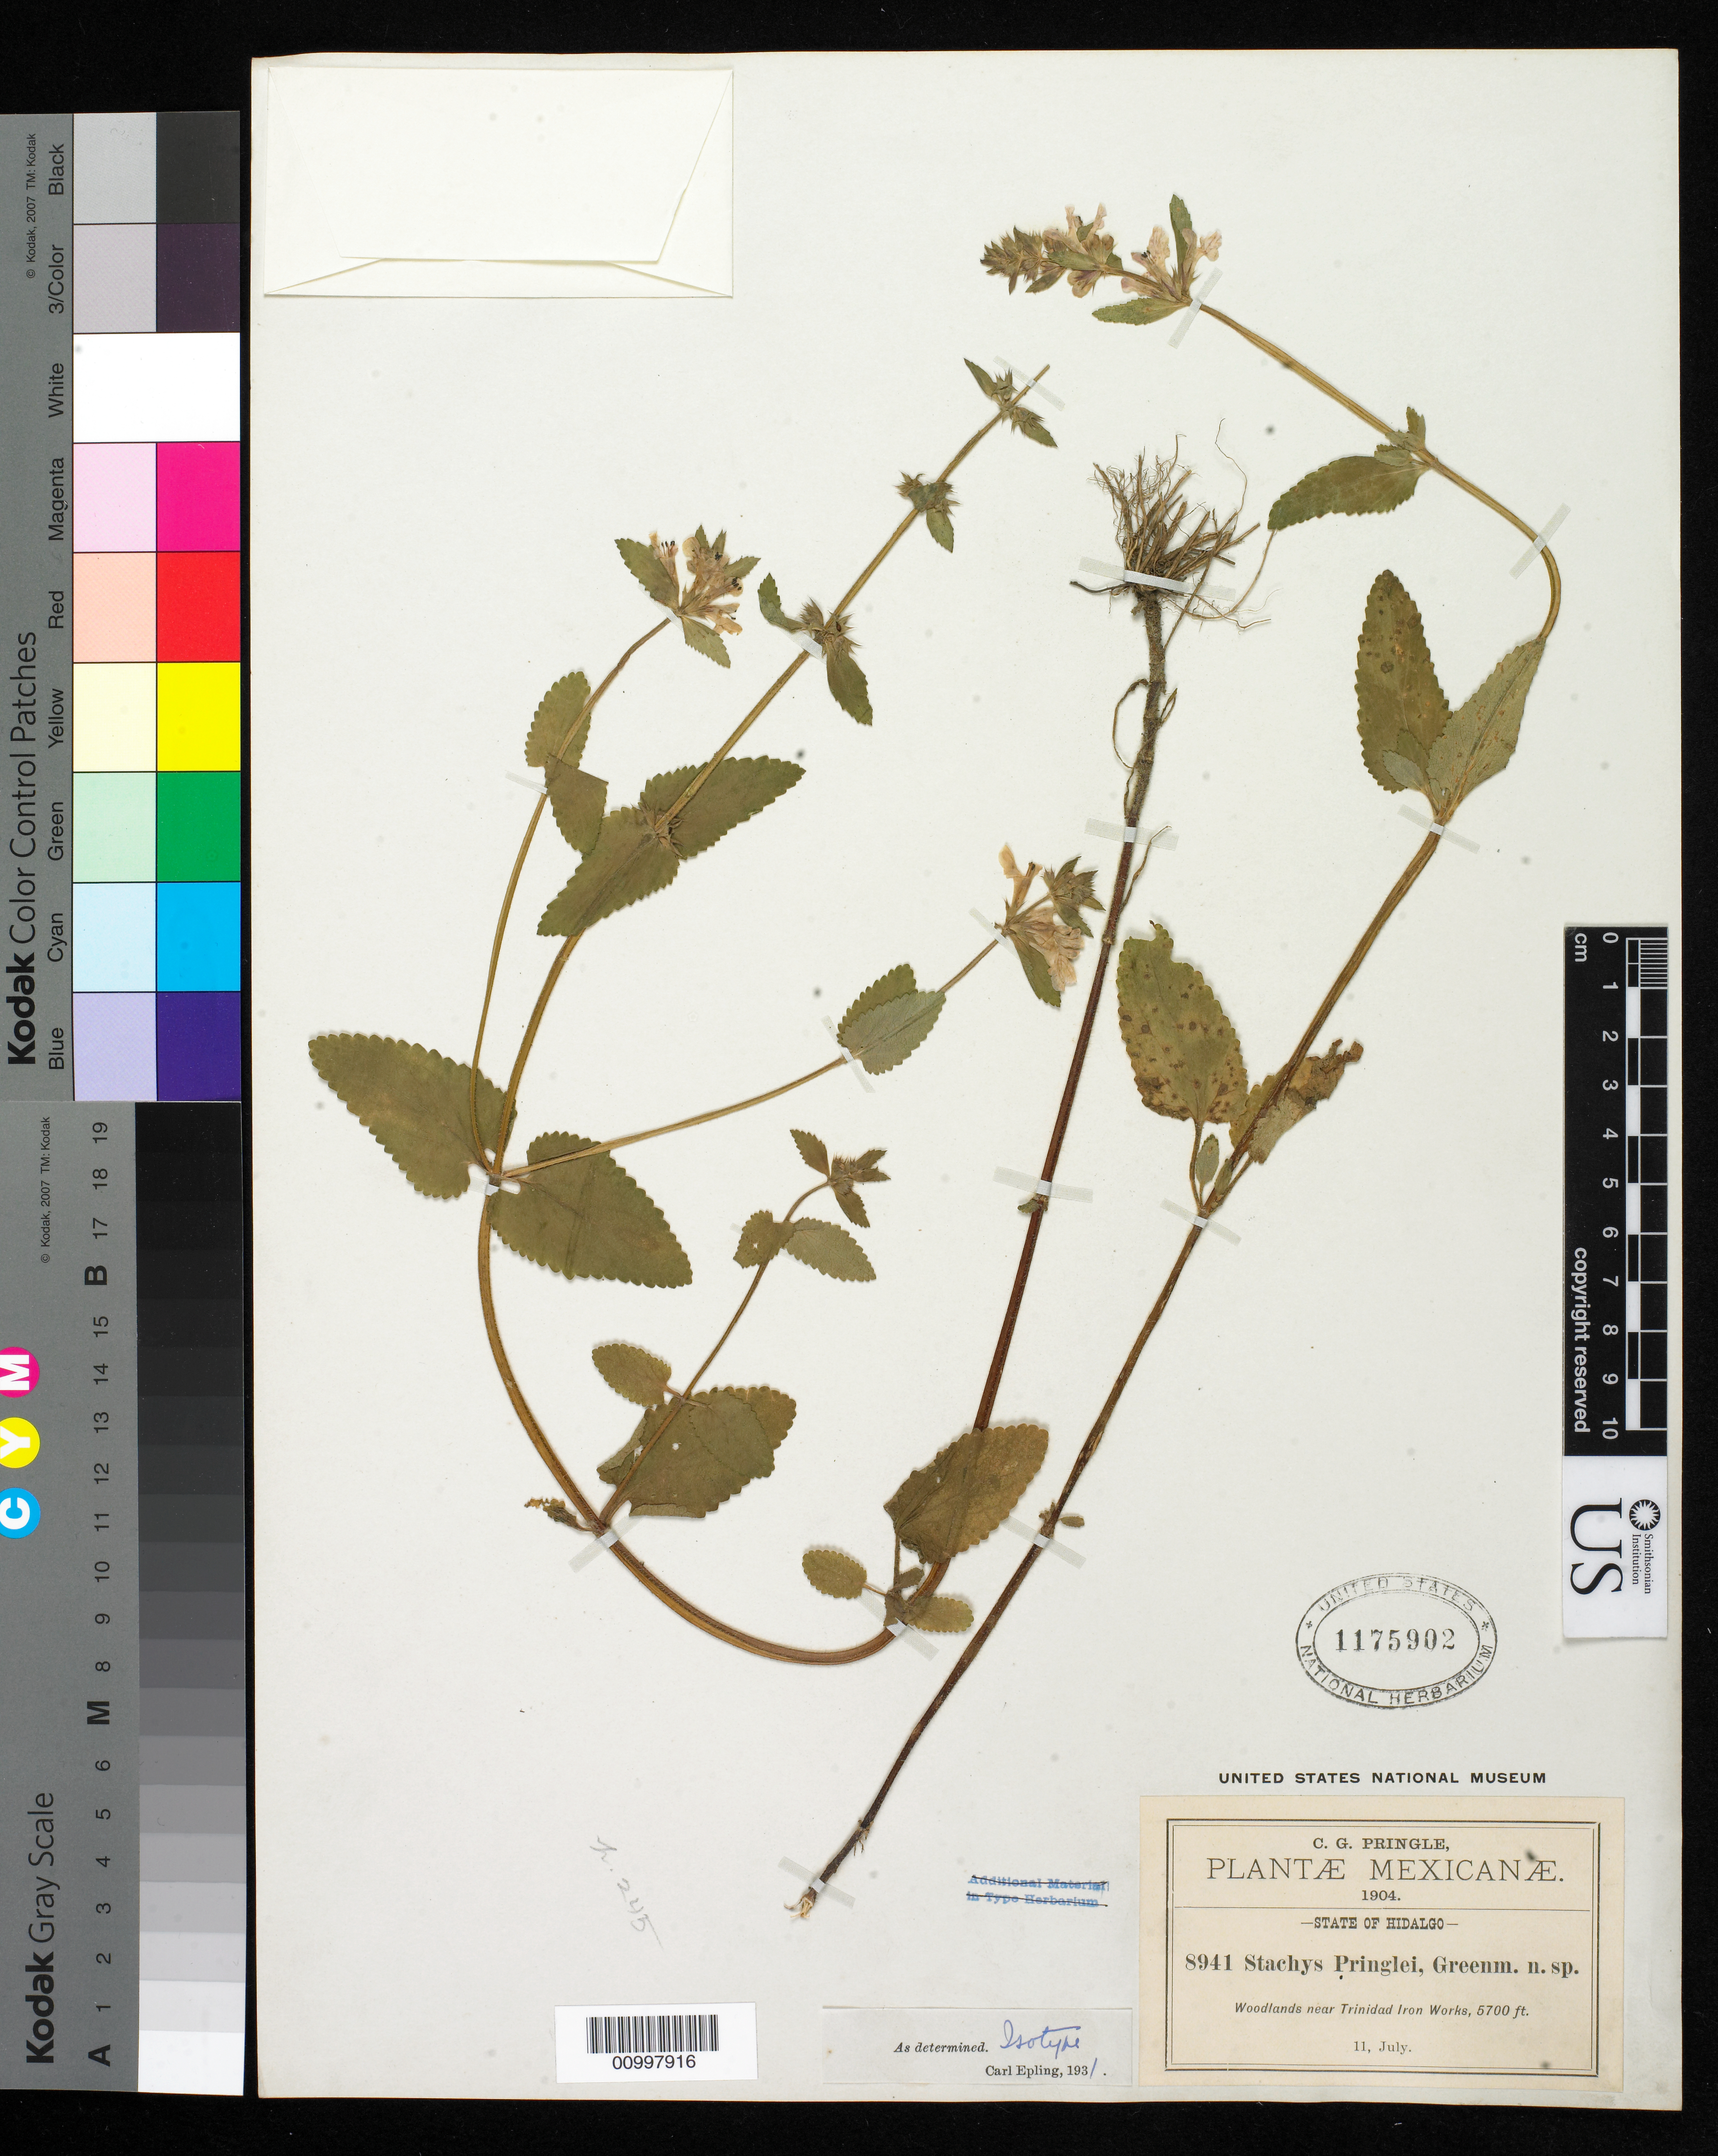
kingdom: Plantae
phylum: Tracheophyta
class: Magnoliopsida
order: Lamiales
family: Lamiaceae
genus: Stachys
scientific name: Stachys pringlei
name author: Greenm.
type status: Isotype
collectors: C. G. Pringle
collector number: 8941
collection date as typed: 11 Jul 1904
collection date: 1904-07-11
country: Mexico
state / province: Hidalgo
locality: Woodlands near Trinidad Iron Works.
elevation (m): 1737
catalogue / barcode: US 1175902